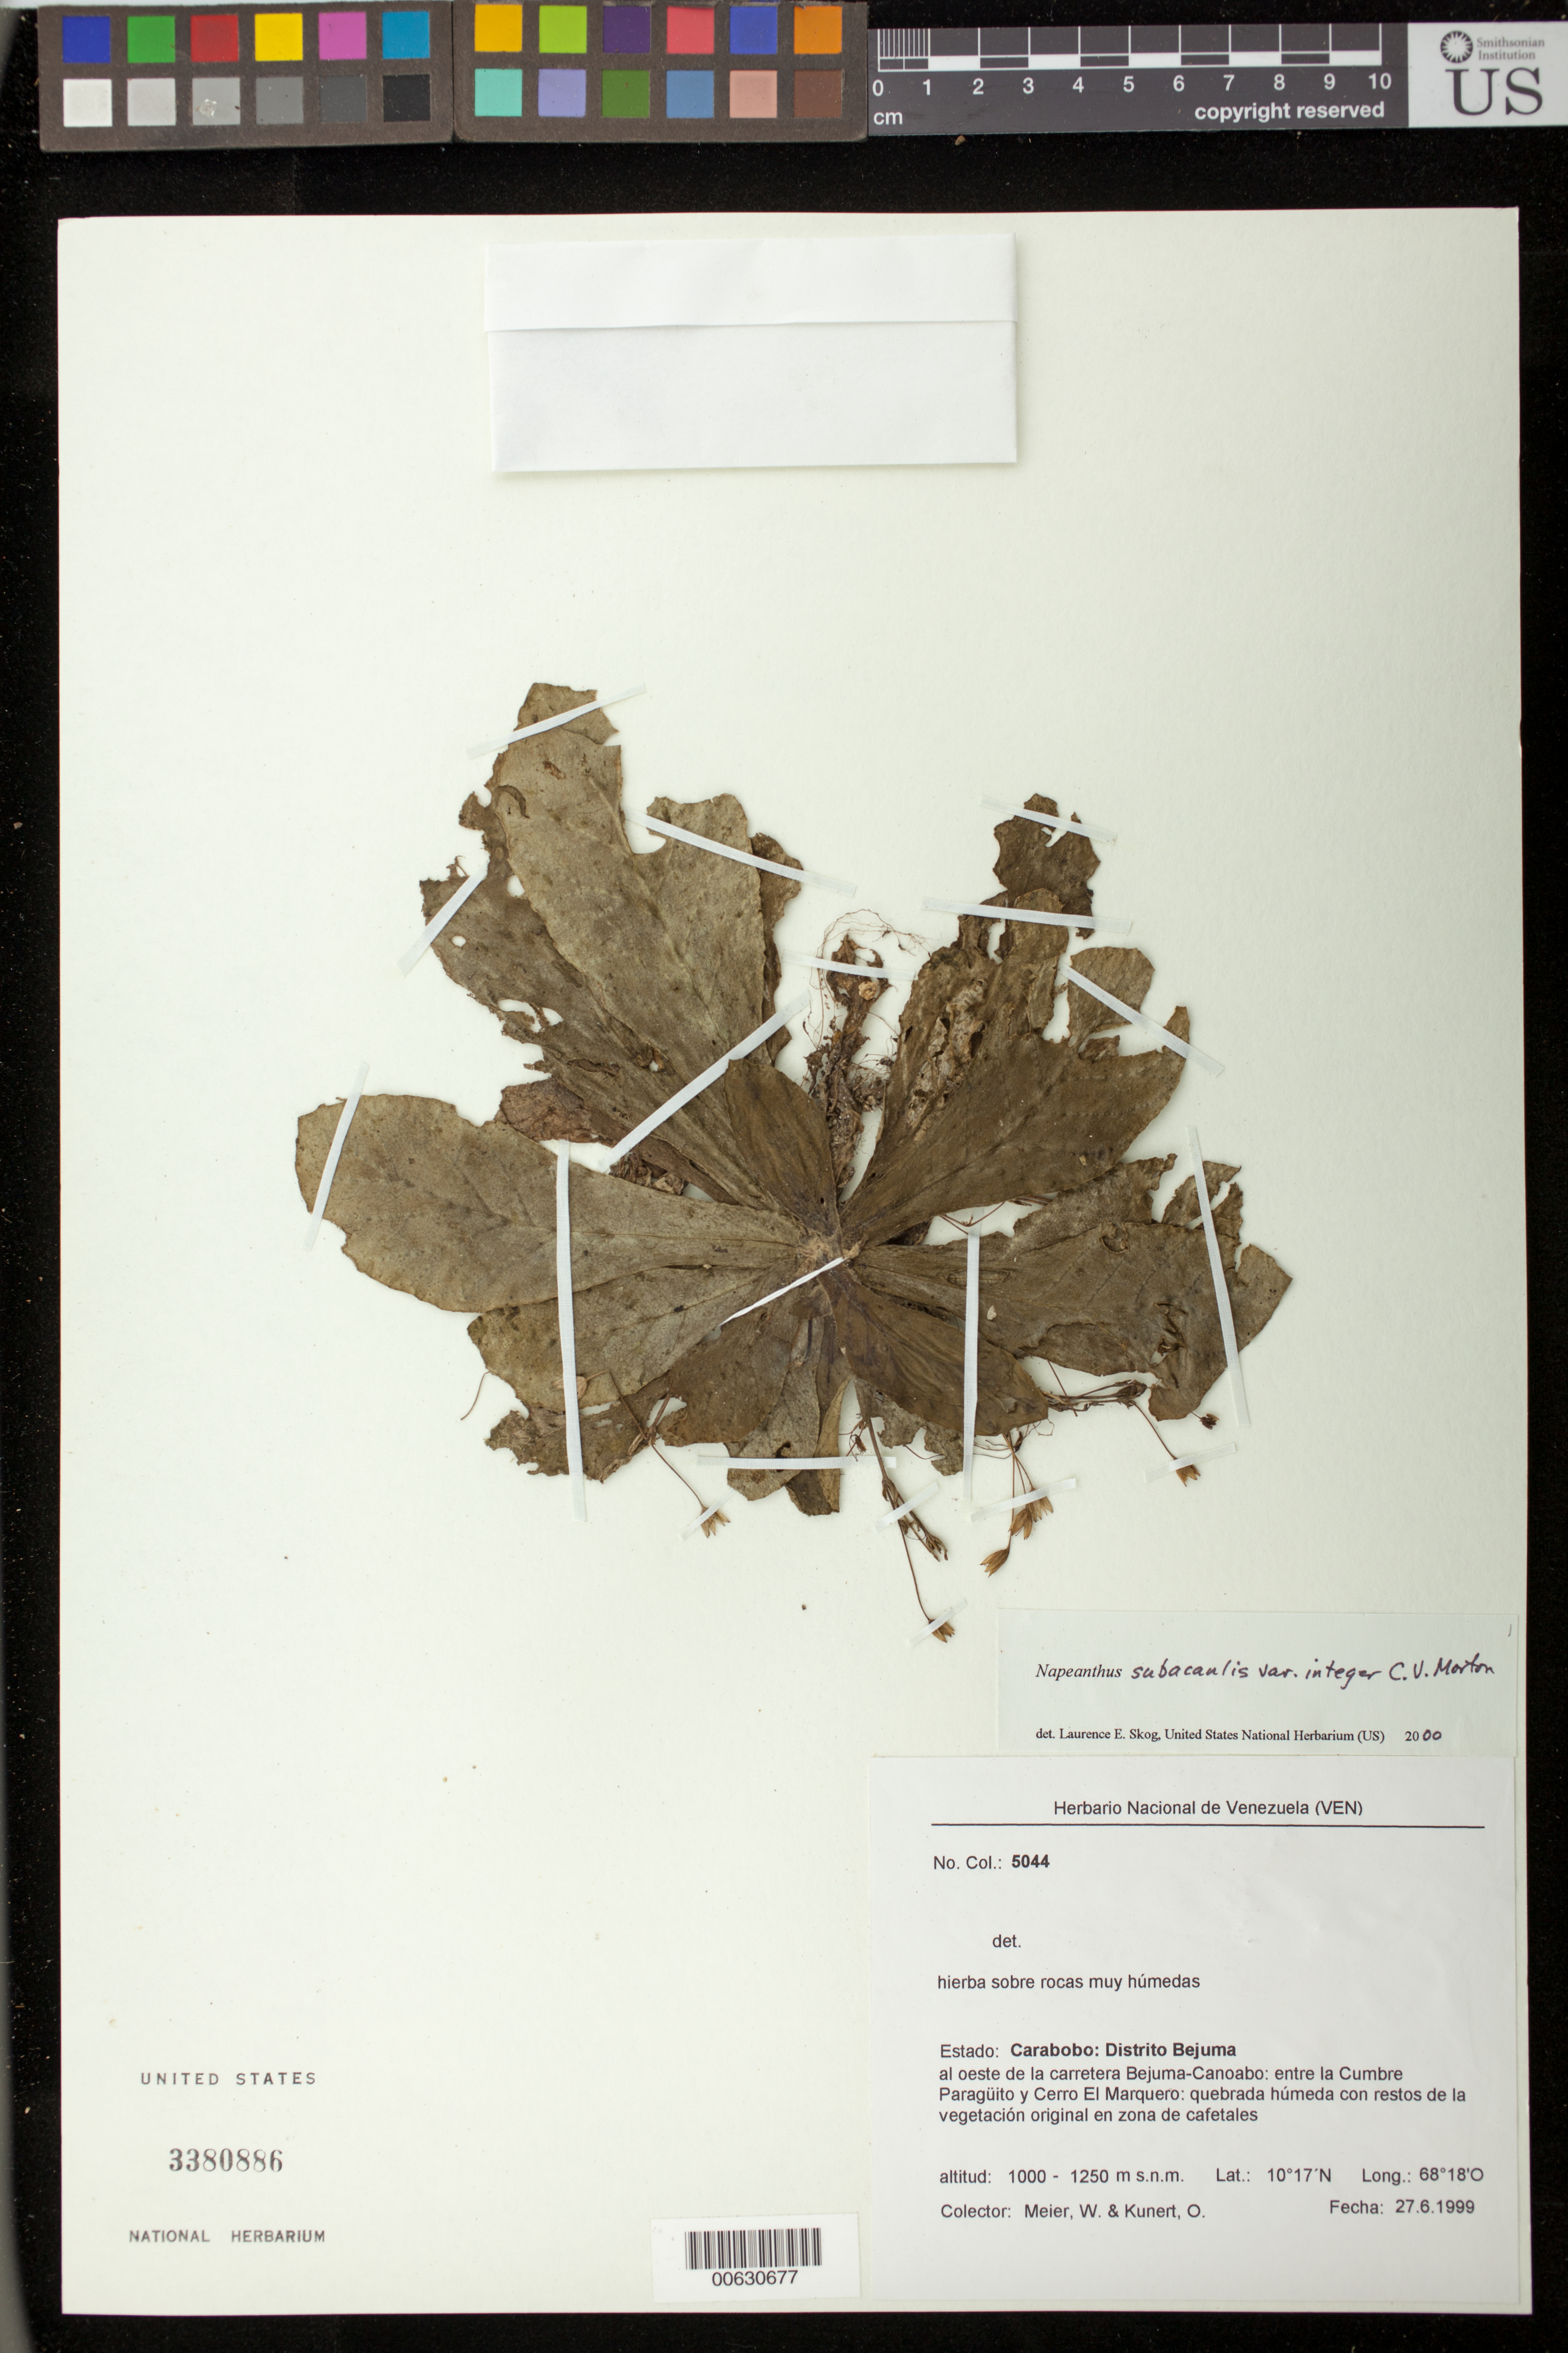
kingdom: Plantae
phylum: Tracheophyta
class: Magnoliopsida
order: Lamiales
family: Gesneriaceae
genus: Napeanthus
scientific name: Napeanthus subacaulis var. integer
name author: C.V. Morton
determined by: Skog, Laurence E.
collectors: W. Meier & O. Kunert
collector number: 5044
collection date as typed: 27 Jun 1999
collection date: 1999-06-27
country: Venezuela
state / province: Carabobo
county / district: Bejuma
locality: Distrito Bejuma; al oeste de la carretera Bejuma - Canoabo: entre la Cumbre Paragüito y Cerro El Marquero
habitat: Quebrada húmeda con restos de la vegetación original en zona de cafetales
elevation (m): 1000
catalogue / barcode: US 3380886